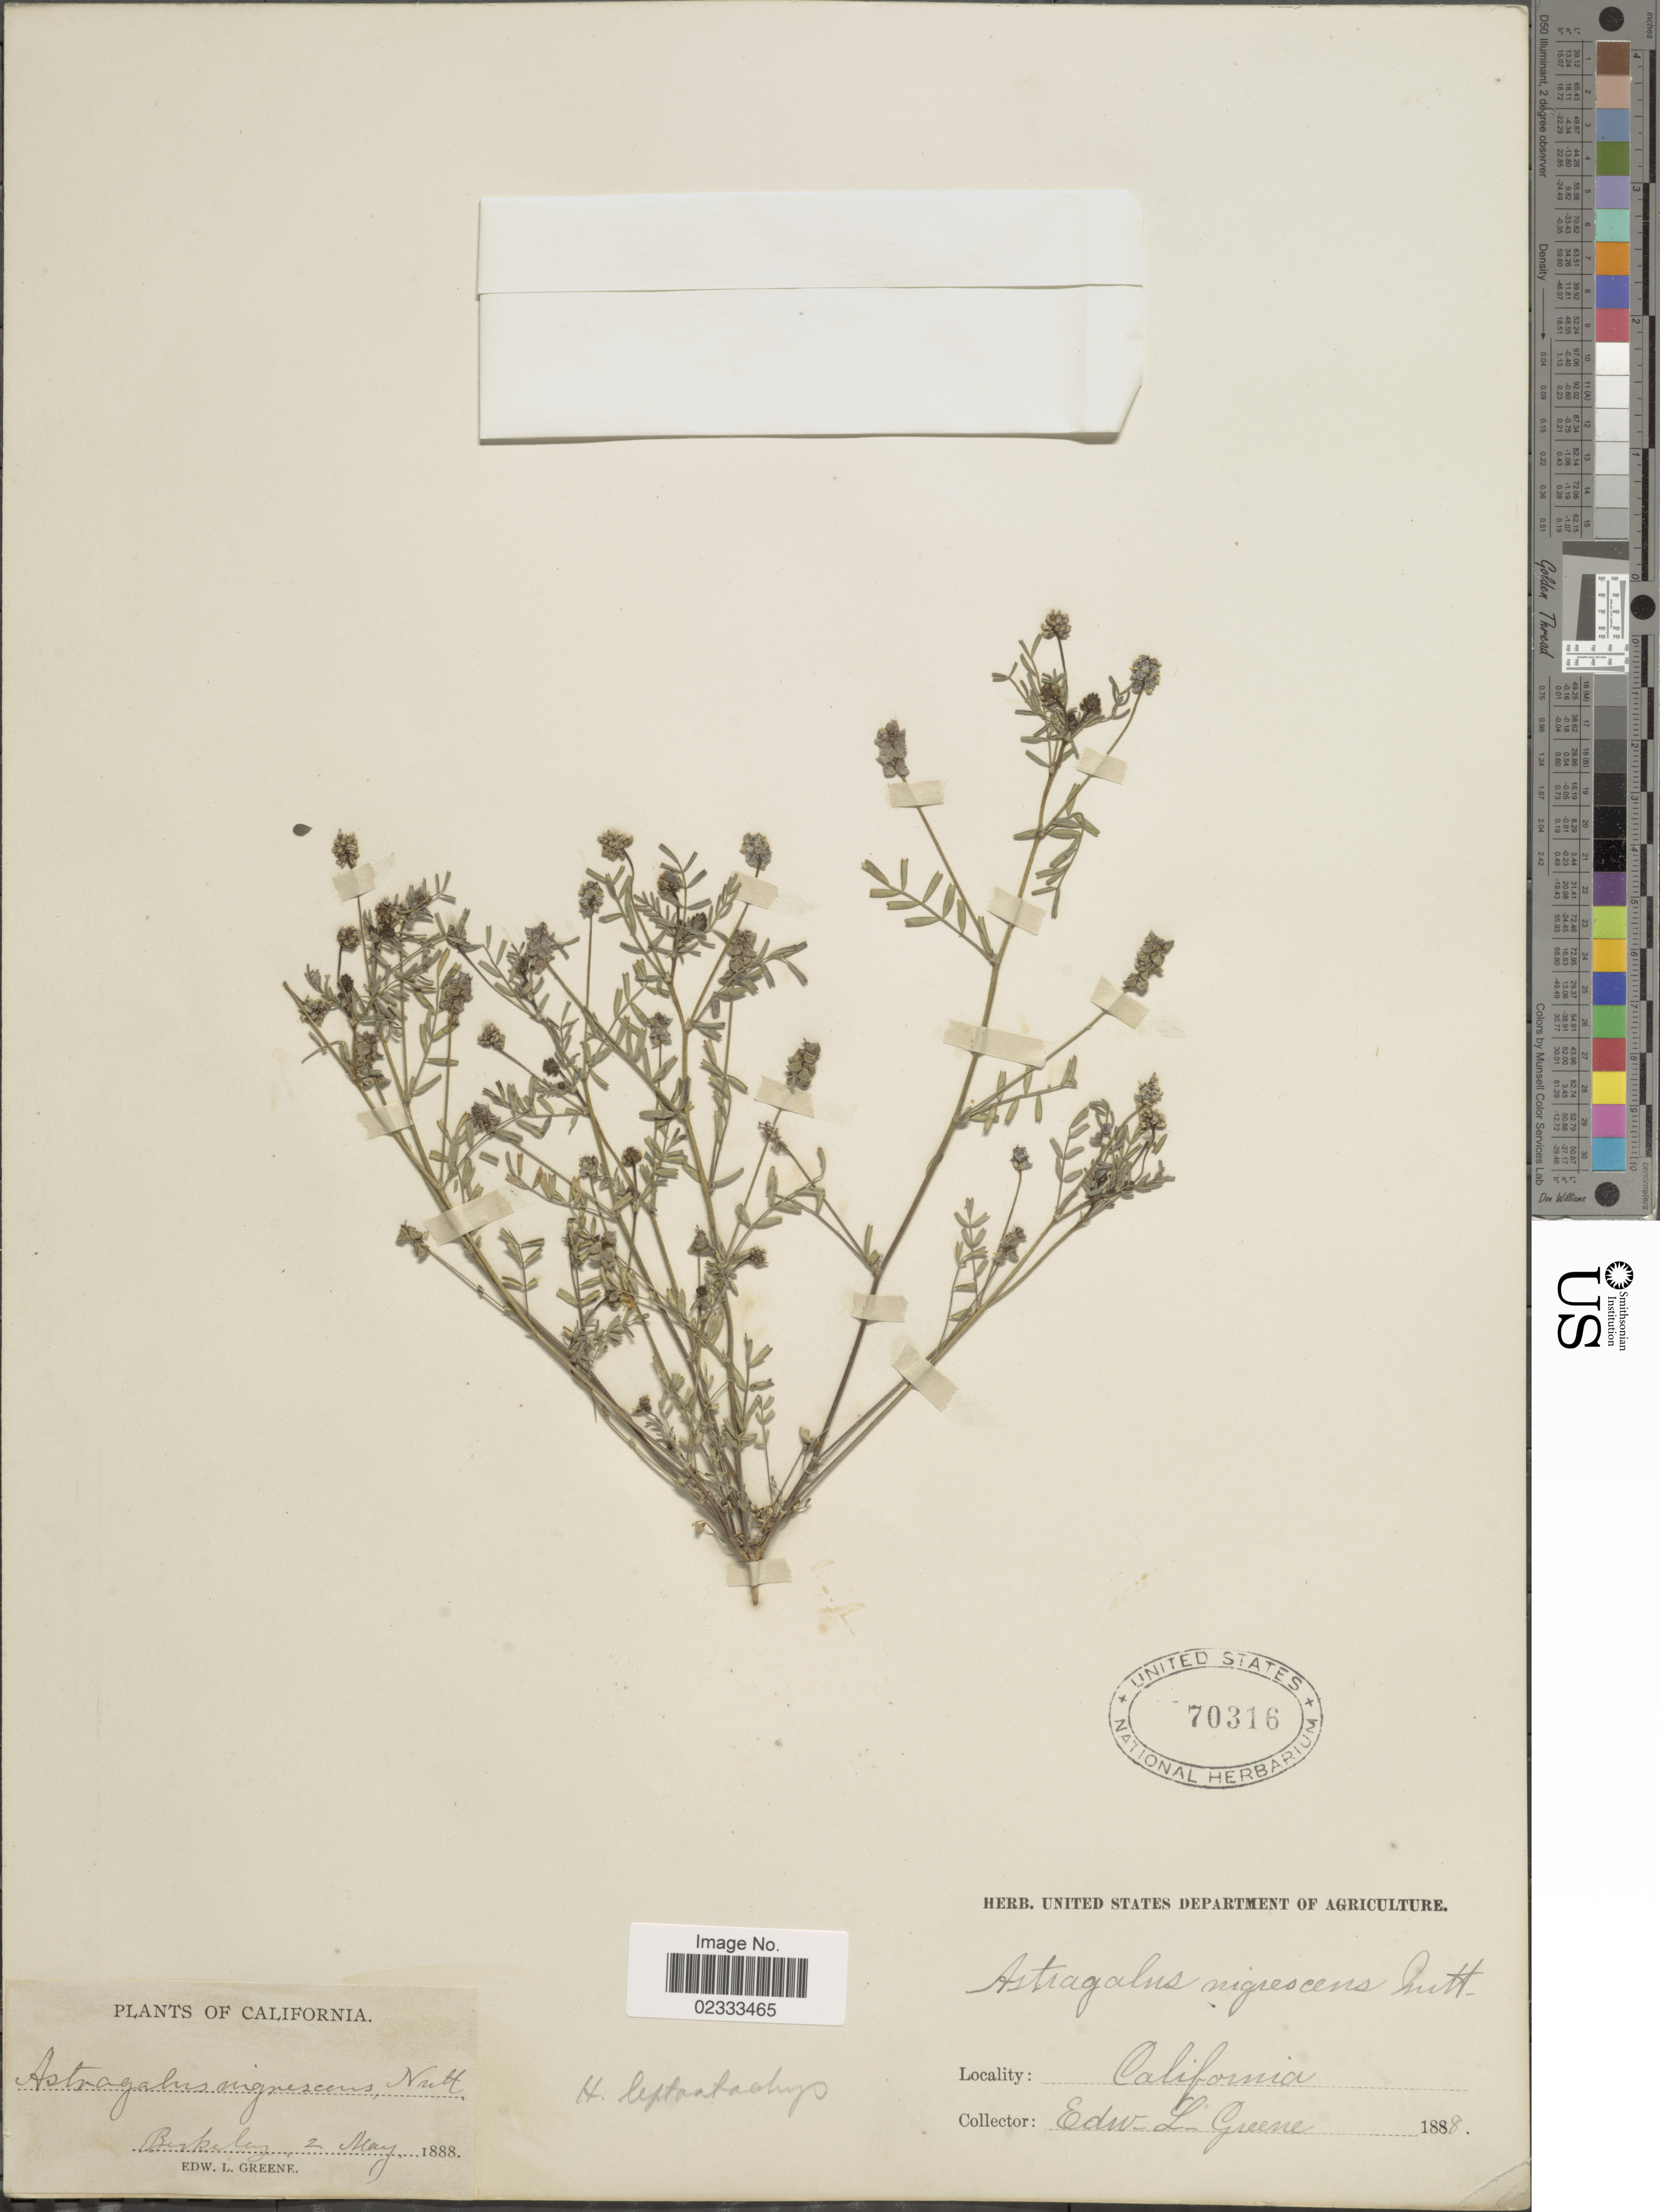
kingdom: Plantae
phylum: Tracheophyta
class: Magnoliopsida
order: Fabales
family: Fabaceae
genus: Astragalus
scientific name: Astragalus nigrescens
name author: Pall.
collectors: E. L. Greene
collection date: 1888-05-02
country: United States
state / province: California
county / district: Alameda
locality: Berkeley.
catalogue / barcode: US 70316